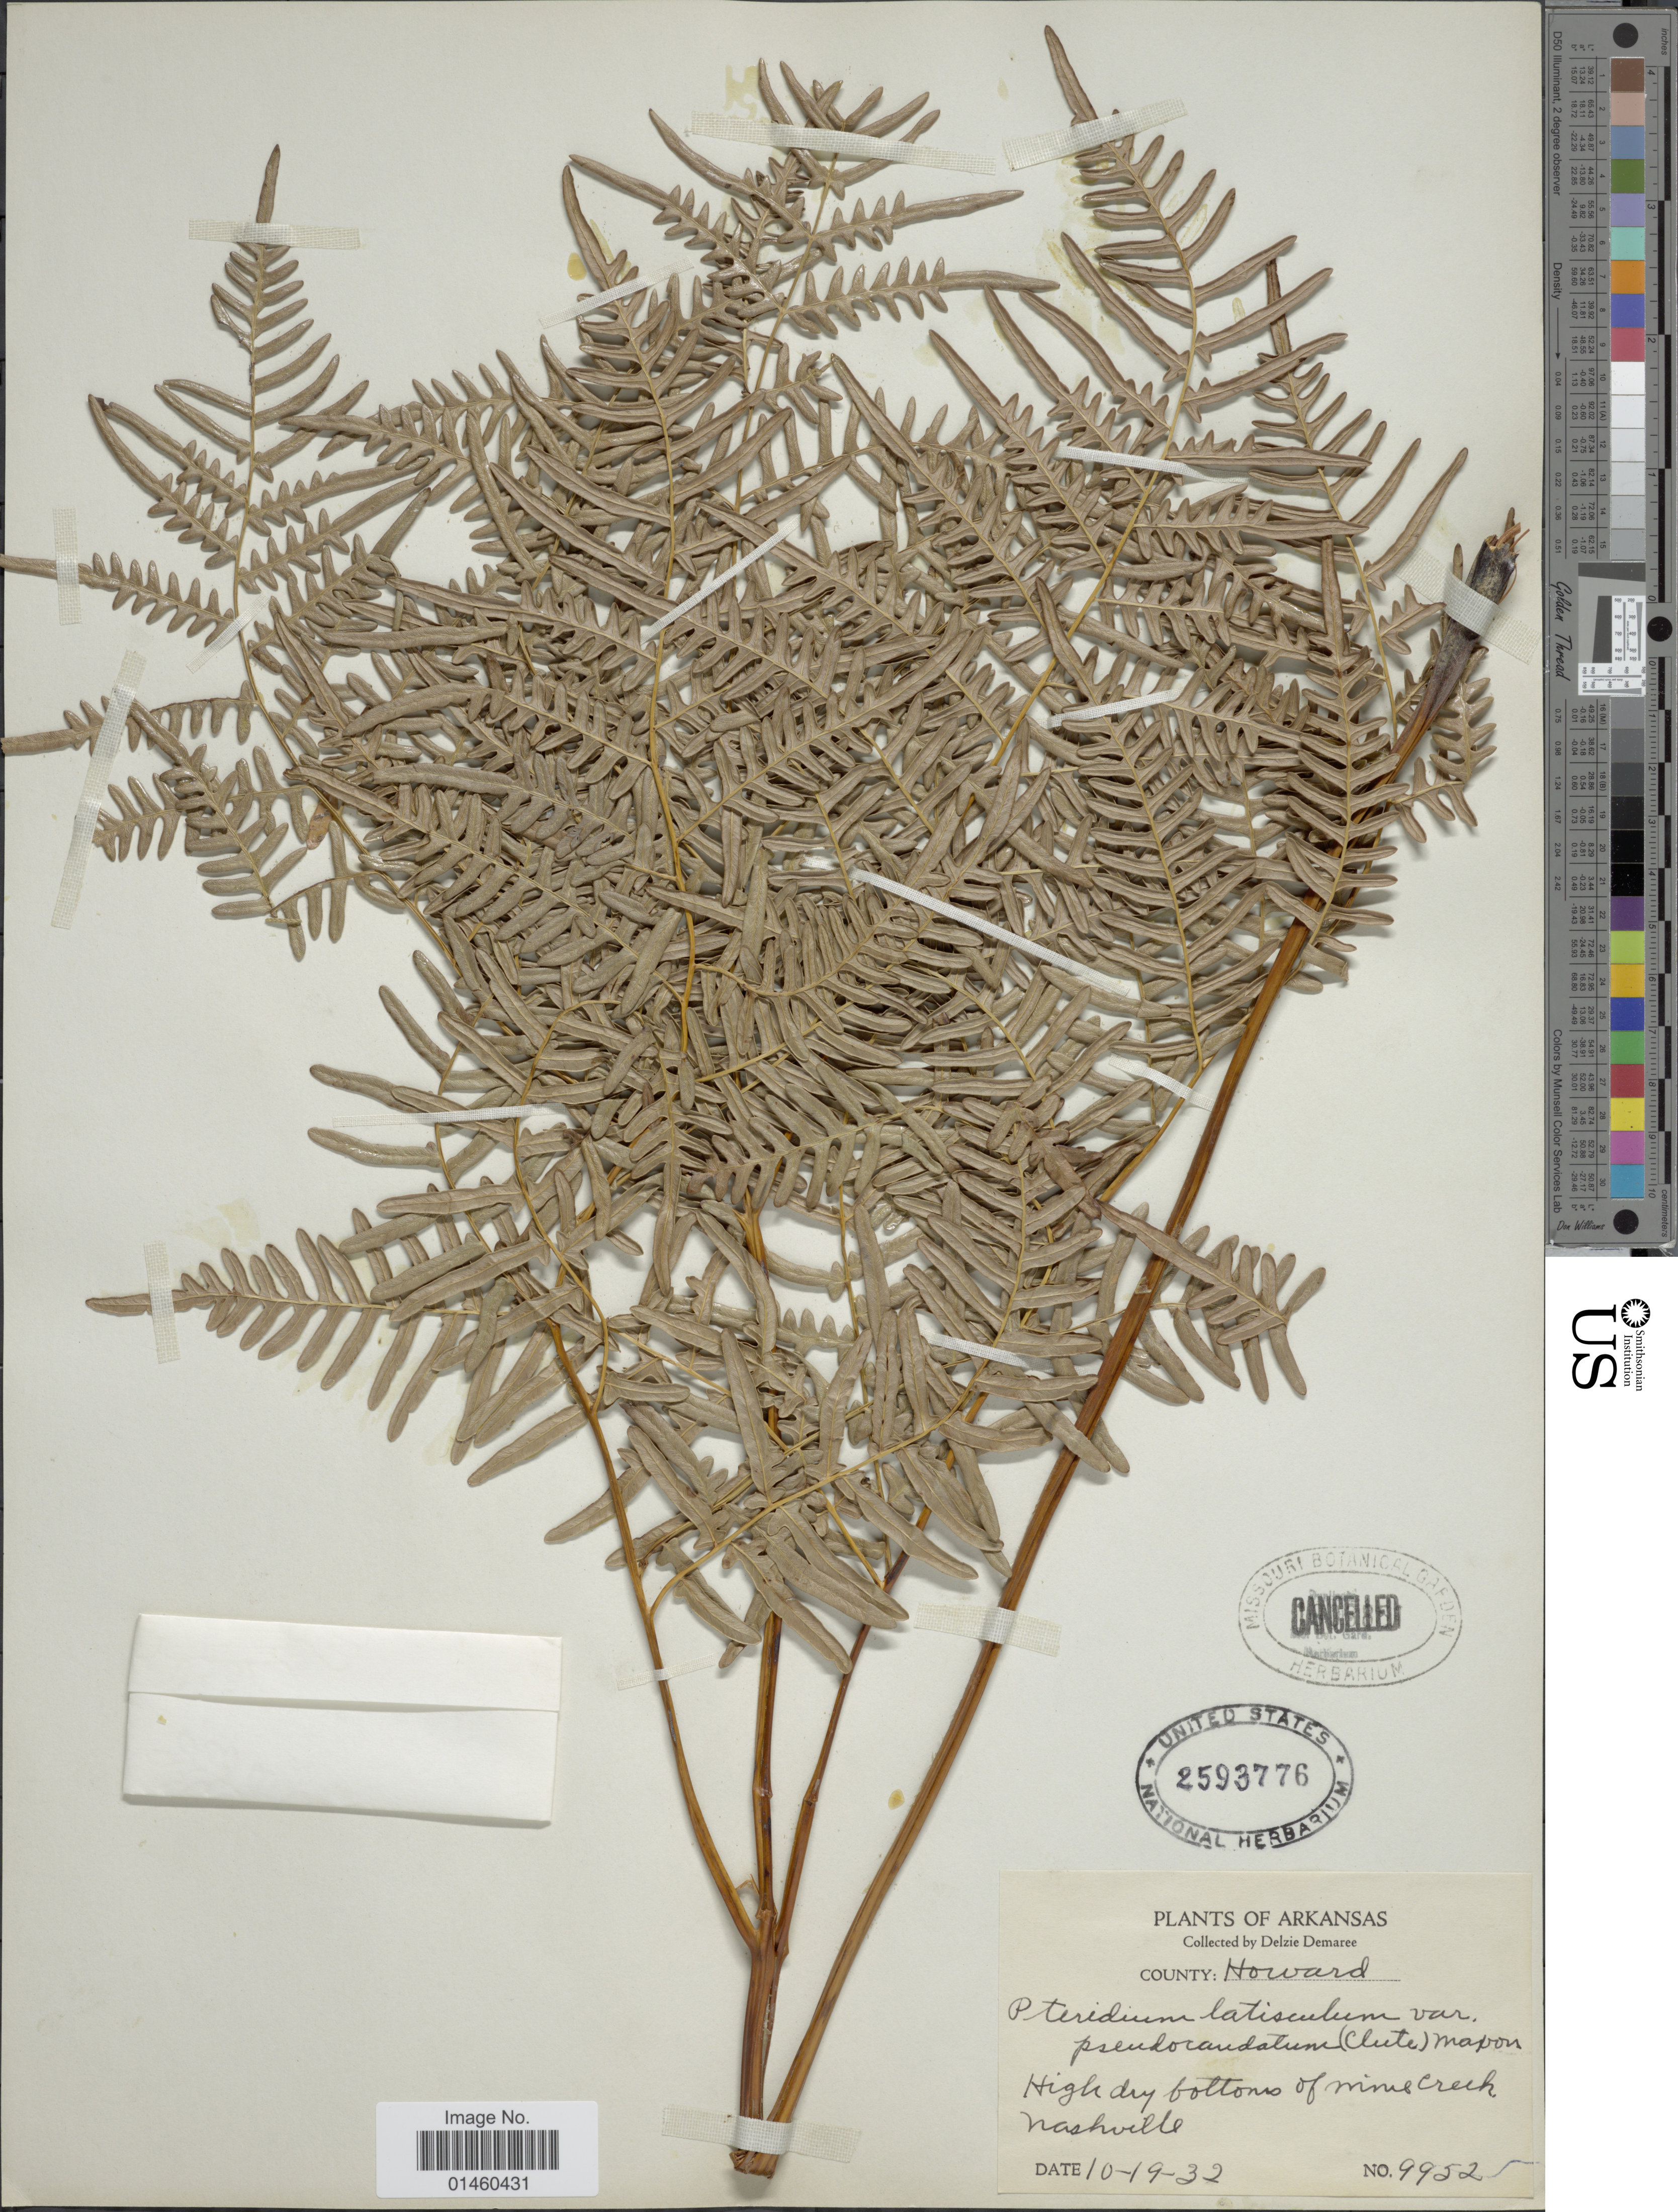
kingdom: Plantae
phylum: Tracheophyta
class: Polypodiopsida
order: Polypodiales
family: Dennstaedtiaceae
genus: Pteridium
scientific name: Pteridium aquilinum var. pseudocaudatum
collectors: D. Demaree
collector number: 9952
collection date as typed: Transcribed d/m/y: 19/10/32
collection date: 1932-10-19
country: United States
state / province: Arkansas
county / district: Howard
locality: County: Howard, High dry bottoms of Mine Creek, Nashville.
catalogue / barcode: US 2593776